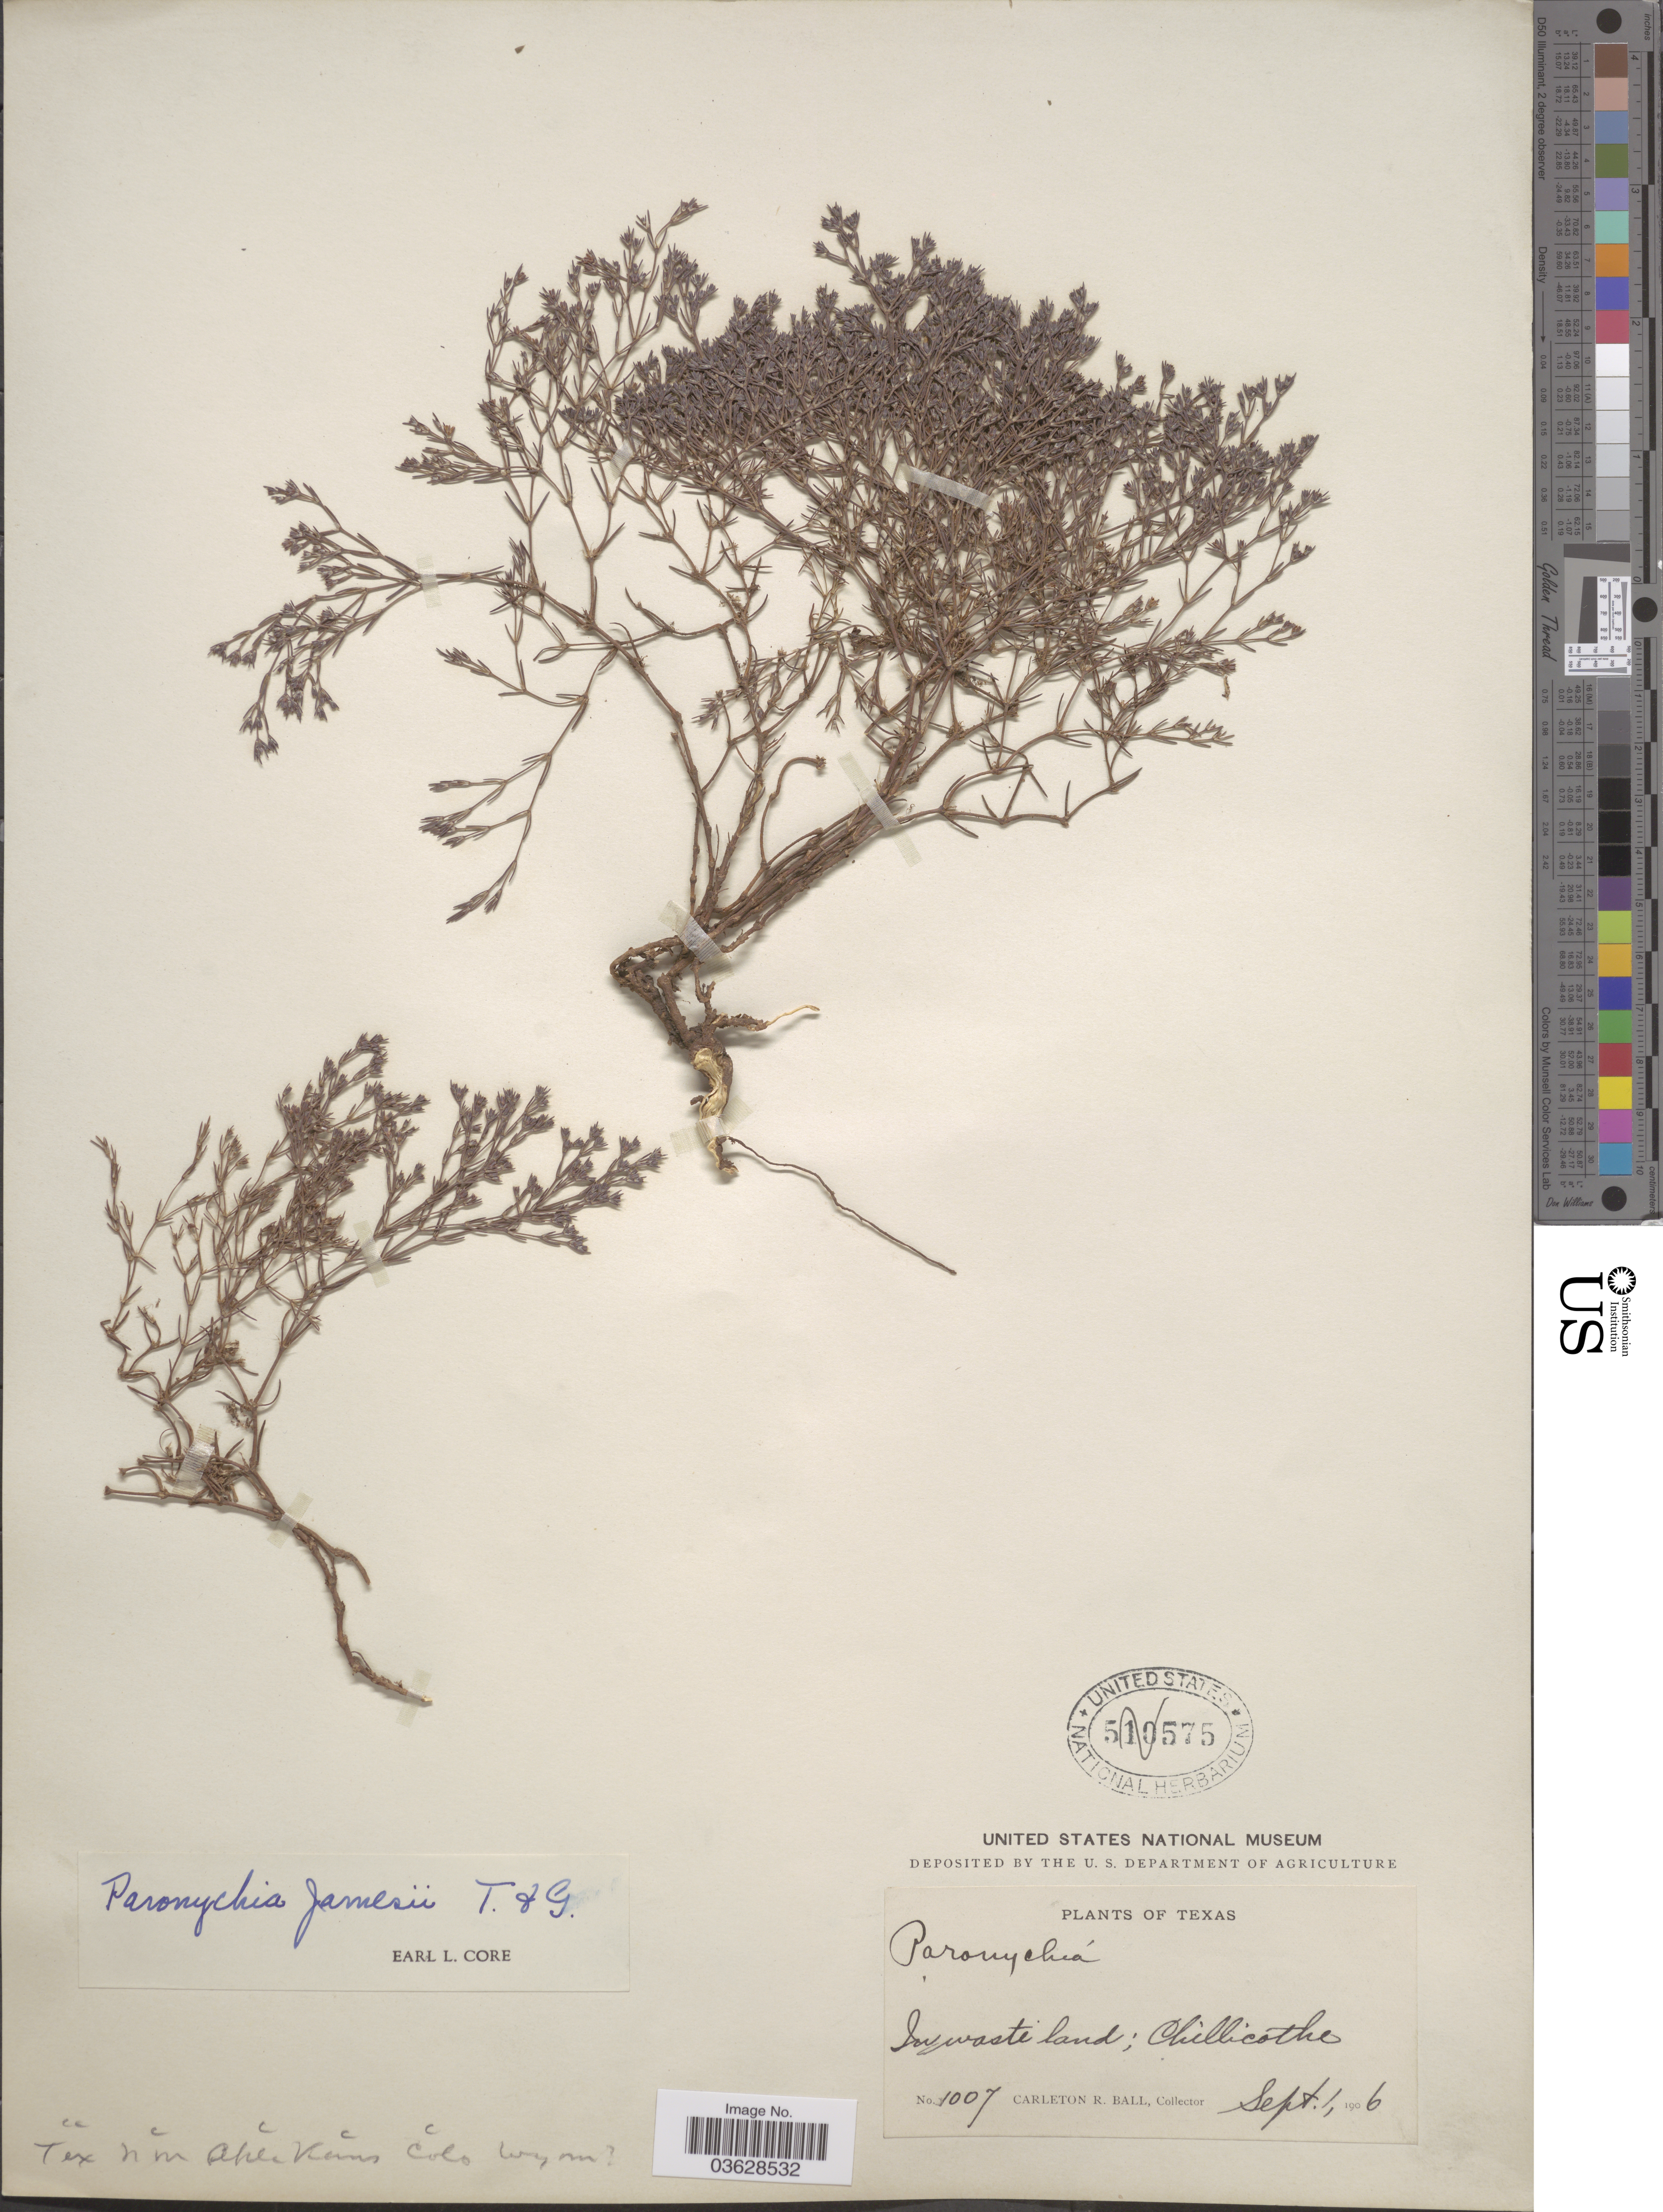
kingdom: Plantae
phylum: Tracheophyta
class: Magnoliopsida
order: Caryophyllales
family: Caryophyllaceae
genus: Paronychia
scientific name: Paronychia jamesii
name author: Torr. & A. Gray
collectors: C. R. Ball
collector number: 1007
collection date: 1906-09-01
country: United States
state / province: Texas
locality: In waste land; Chillicothe.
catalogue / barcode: US 510575